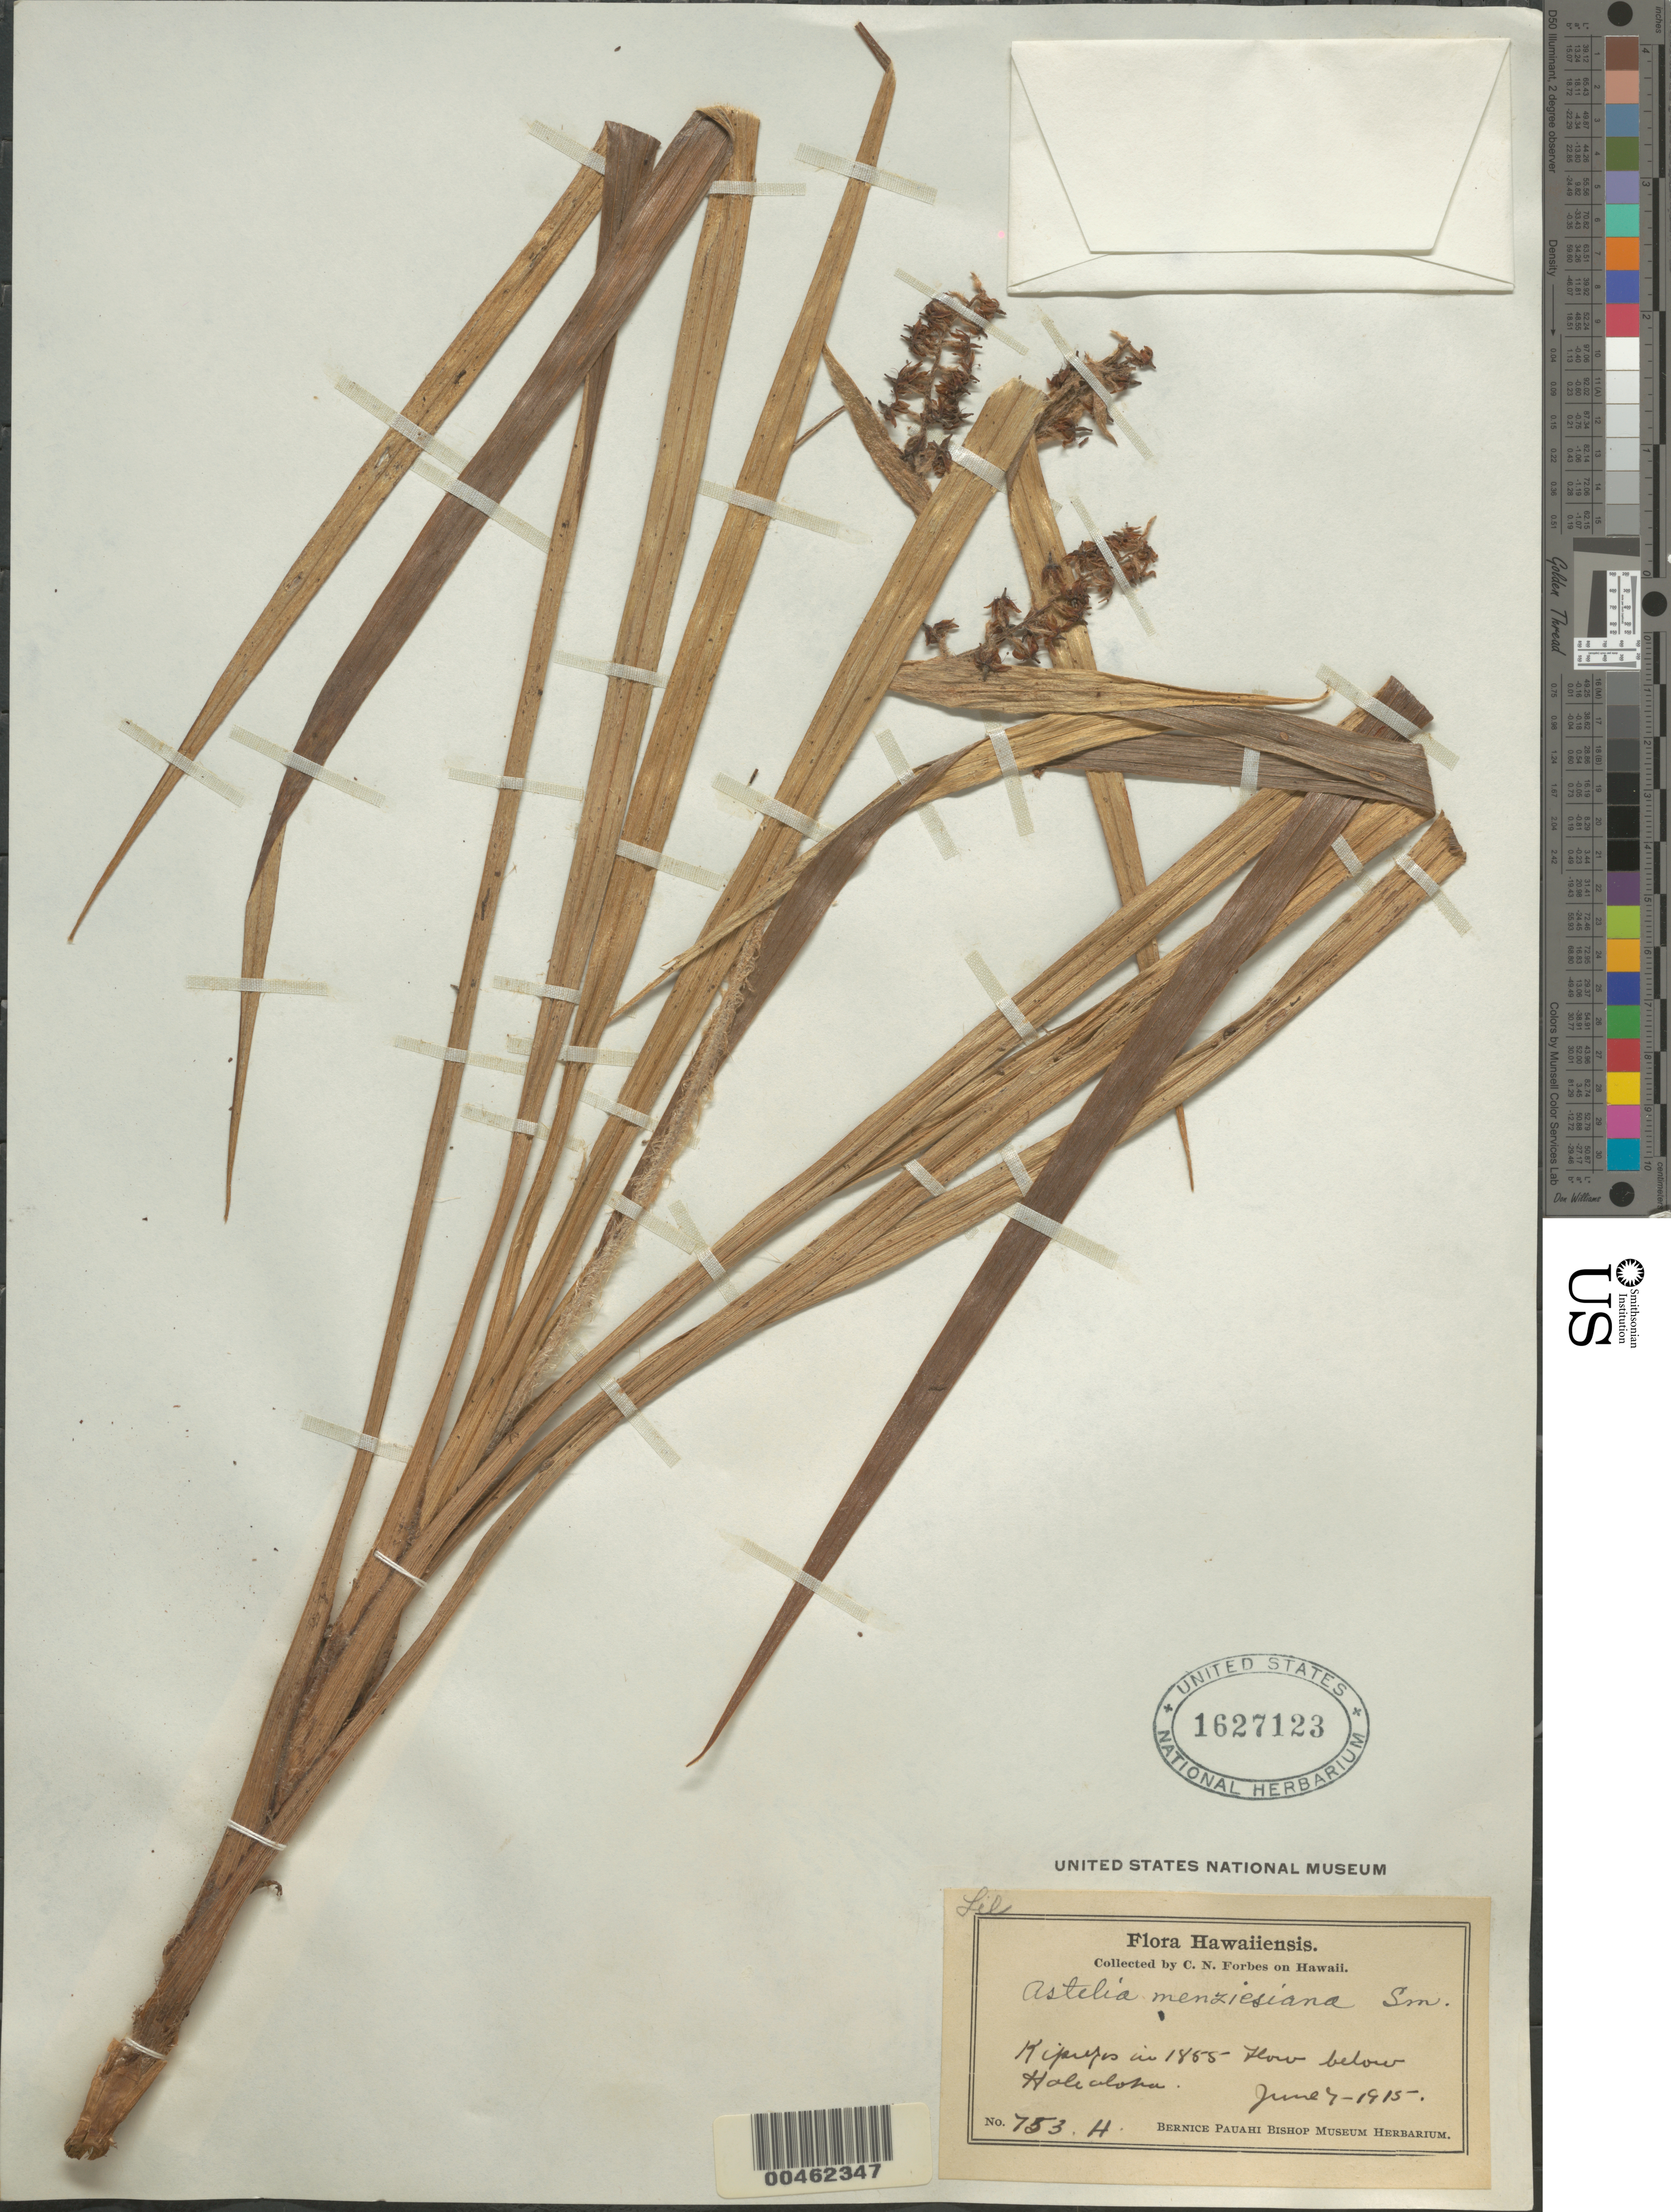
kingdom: Plantae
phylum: Tracheophyta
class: Liliopsida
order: Asparagales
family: Asteliaceae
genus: Astelia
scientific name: Astelia menziesiana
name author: Sm.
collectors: C. N. Forbes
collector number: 753.H.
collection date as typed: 7 Jun 1915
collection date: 1915-06-07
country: United States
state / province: Hawaii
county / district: Hawaii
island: Hawaii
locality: Kipuku, in 1855 Flow below Holealoha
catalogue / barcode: US 1627123